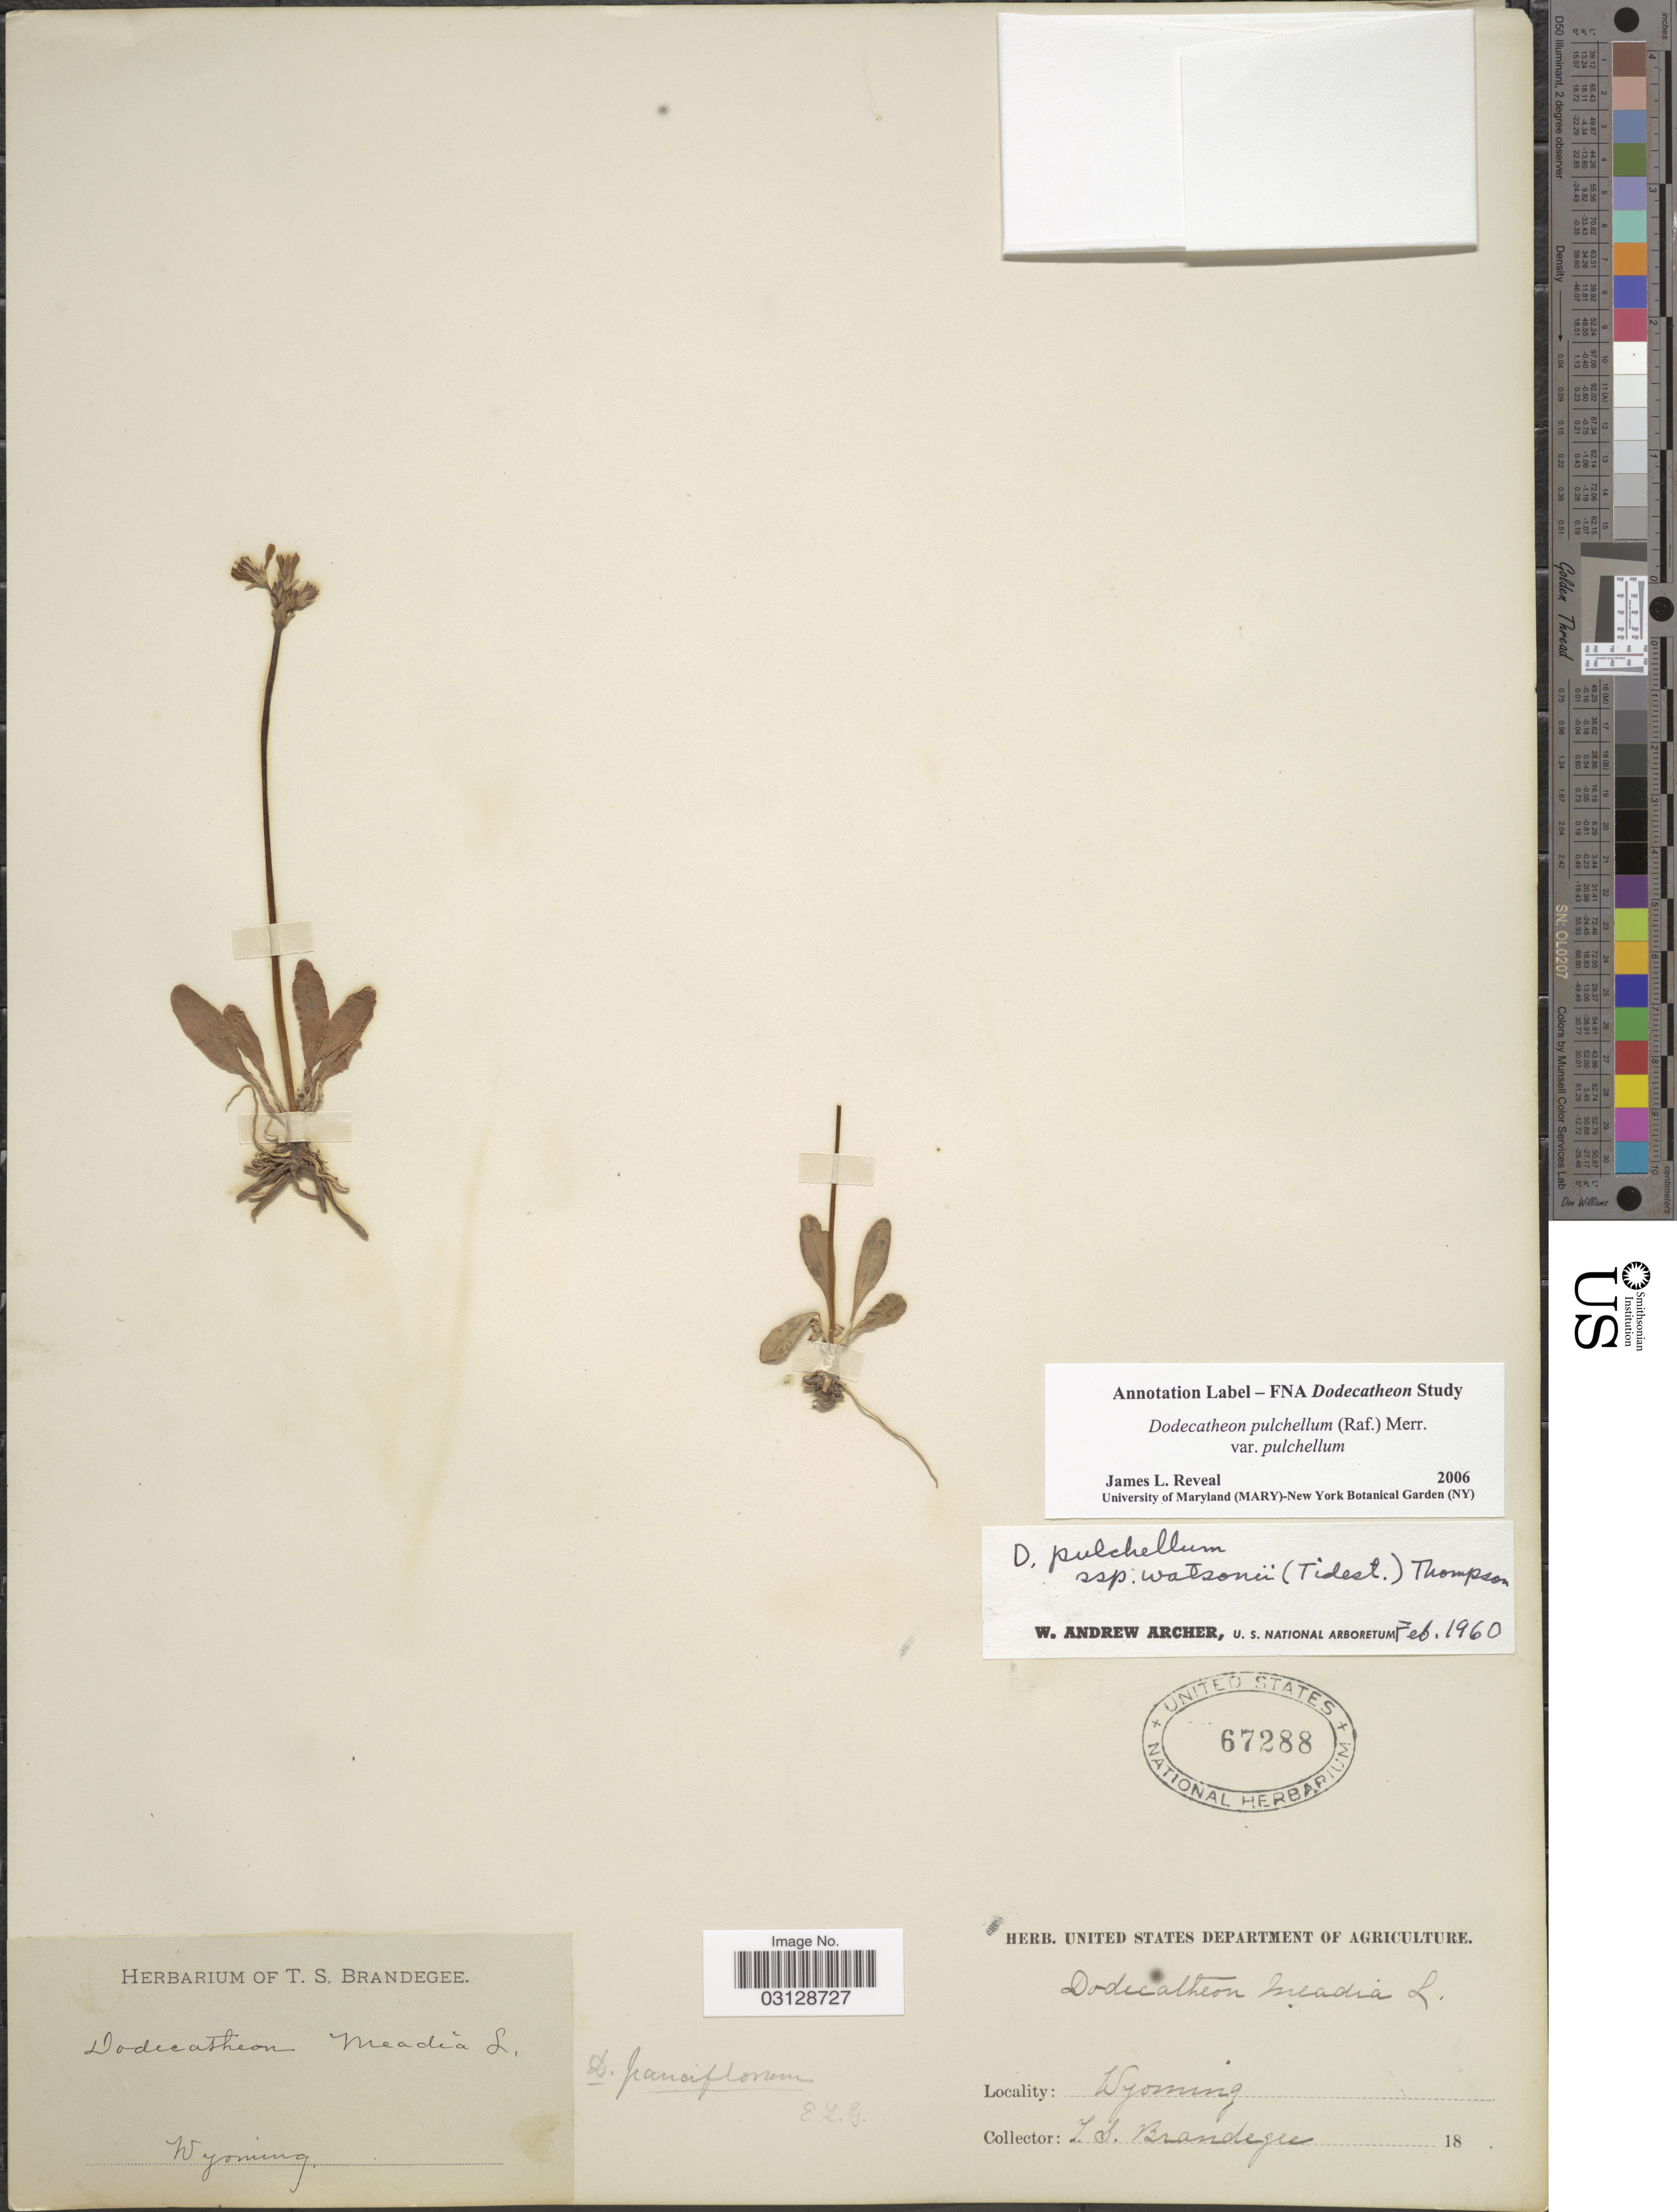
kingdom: Plantae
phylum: Tracheophyta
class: Magnoliopsida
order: Ericales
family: Primulaceae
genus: Dodecatheon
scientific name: Dodecatheon pulchellum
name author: (Raf.) Merr.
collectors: T. S. Brandegee (herbarium)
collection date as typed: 18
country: United States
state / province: Wyoming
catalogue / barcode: US 67288